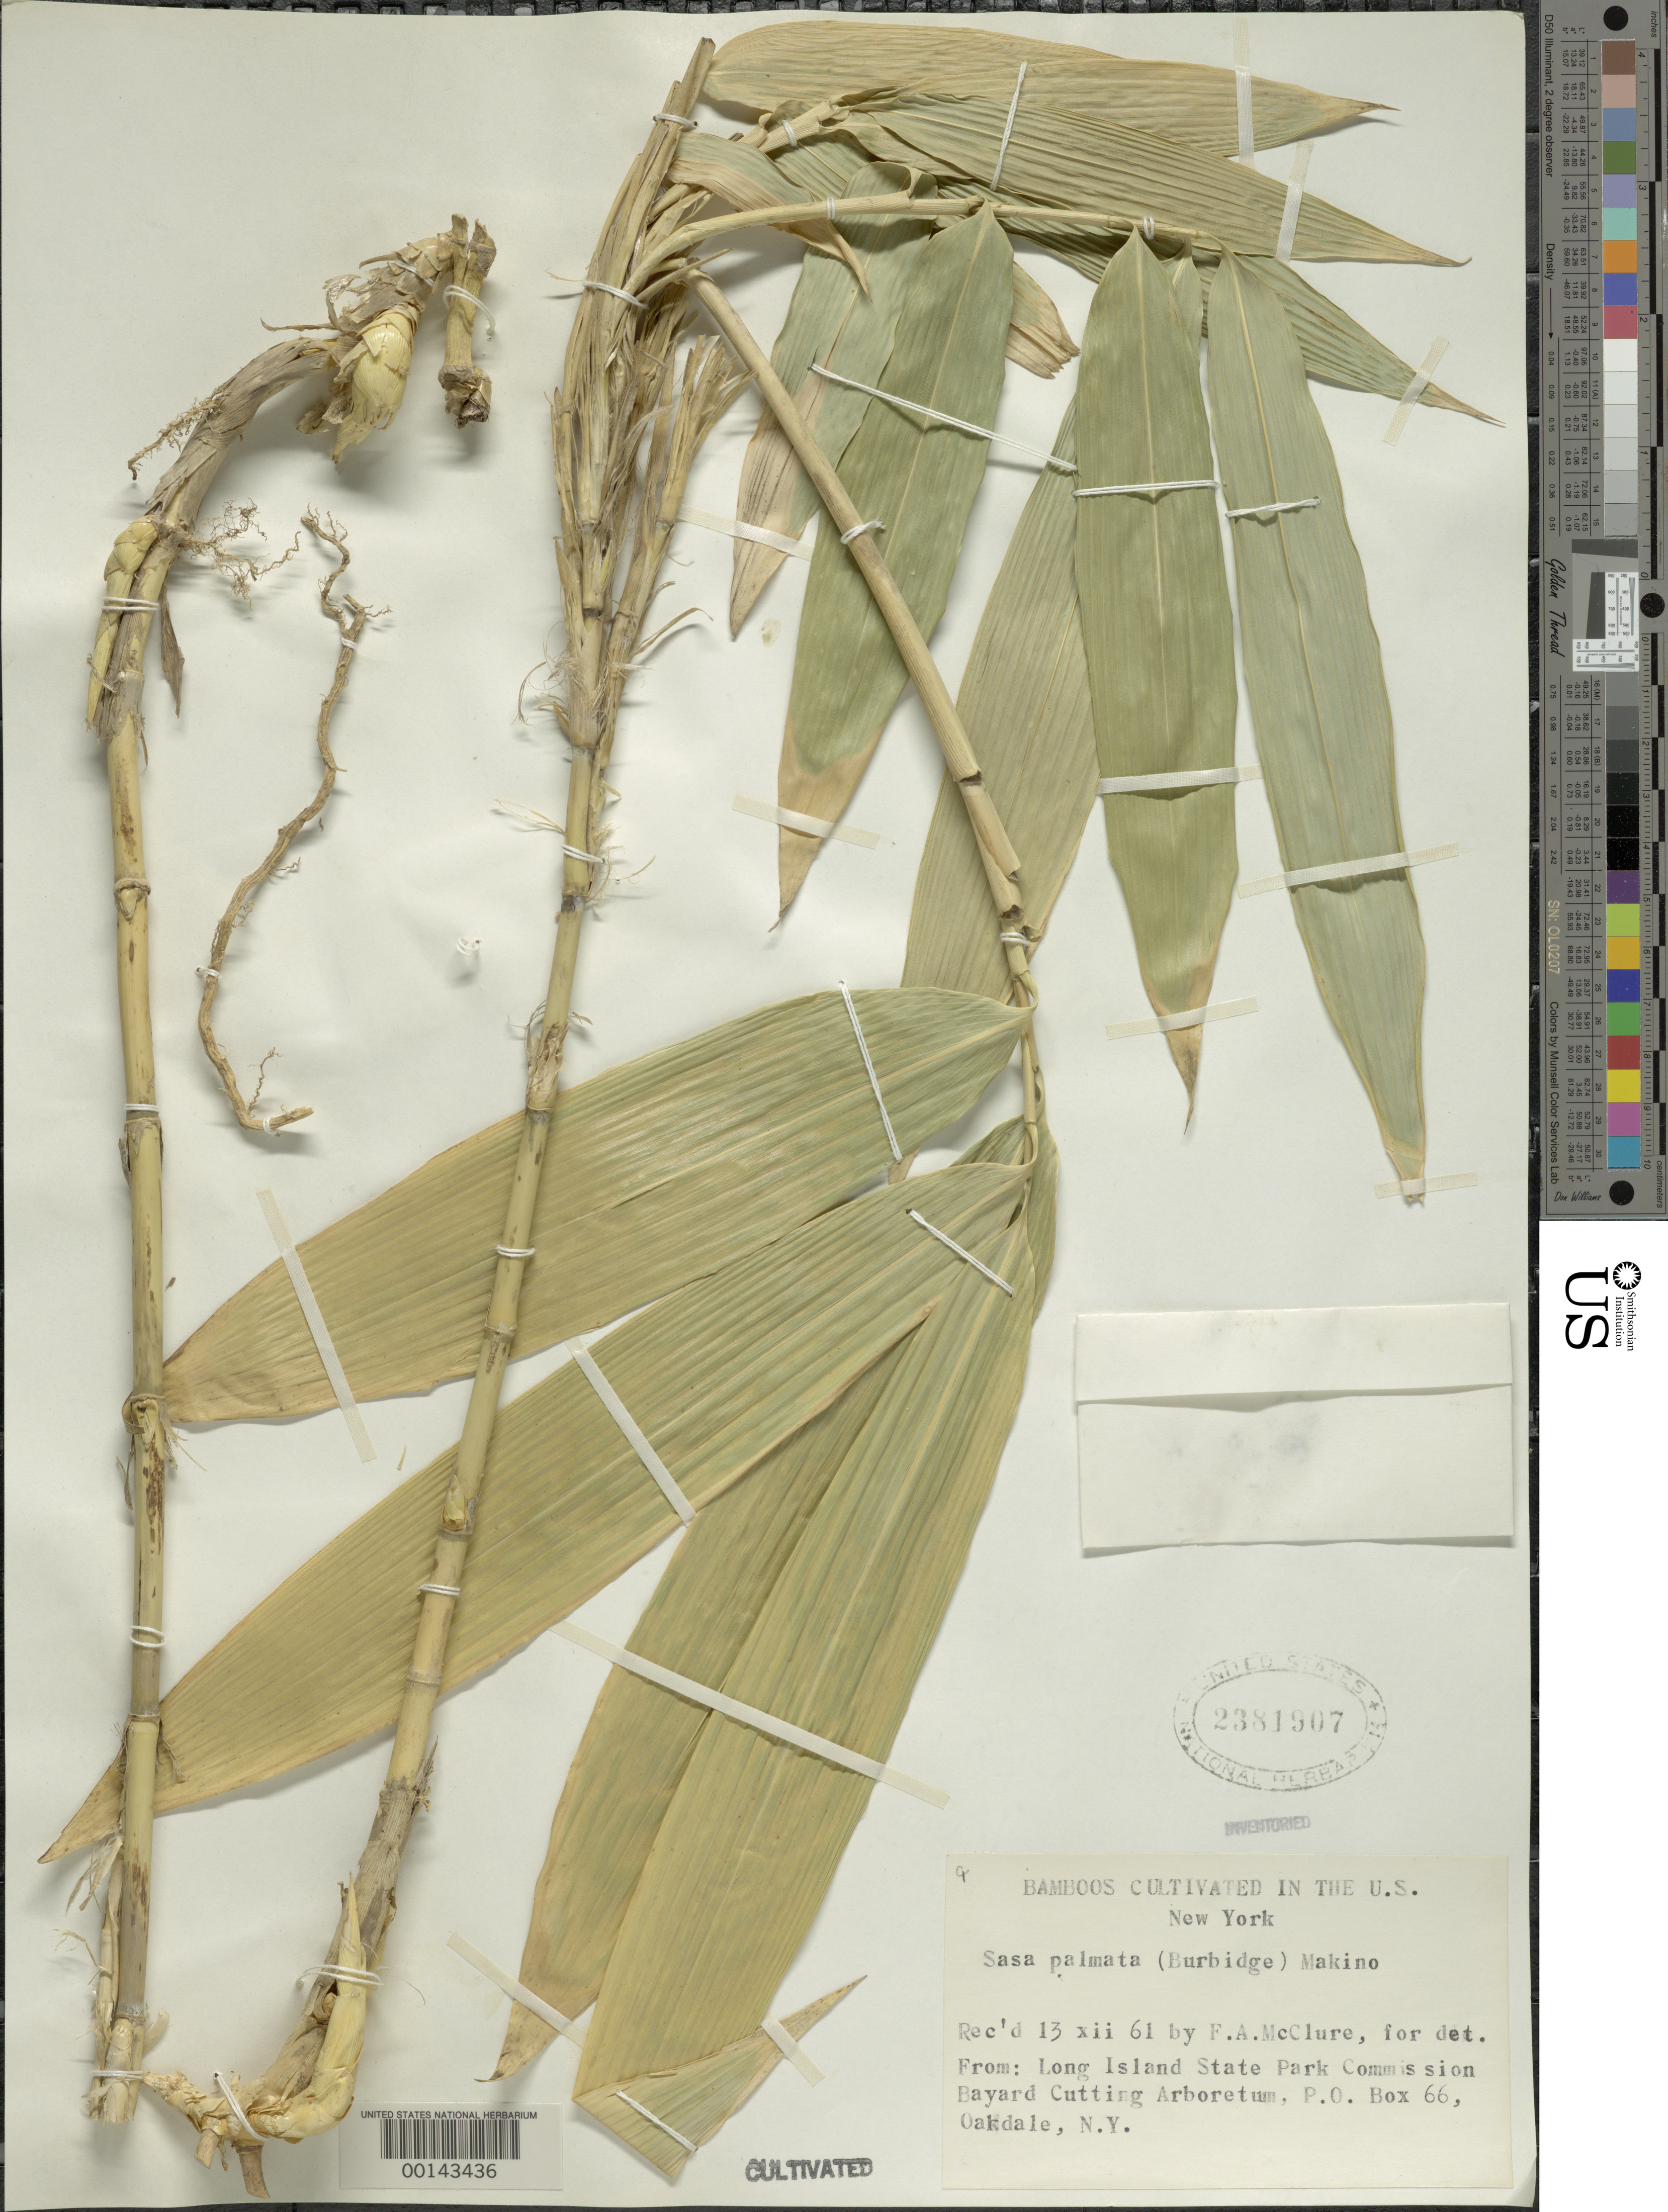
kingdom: Plantae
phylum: Tracheophyta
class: Liliopsida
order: Poales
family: Poaceae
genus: Sasa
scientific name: Sasa palmata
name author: (hort. ex Burb.) E.G. Camus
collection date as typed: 13 Dec 1961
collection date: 1961-12-13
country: United States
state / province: New York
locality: Bayard cutting arboretum, oakdale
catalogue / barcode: US 2381907